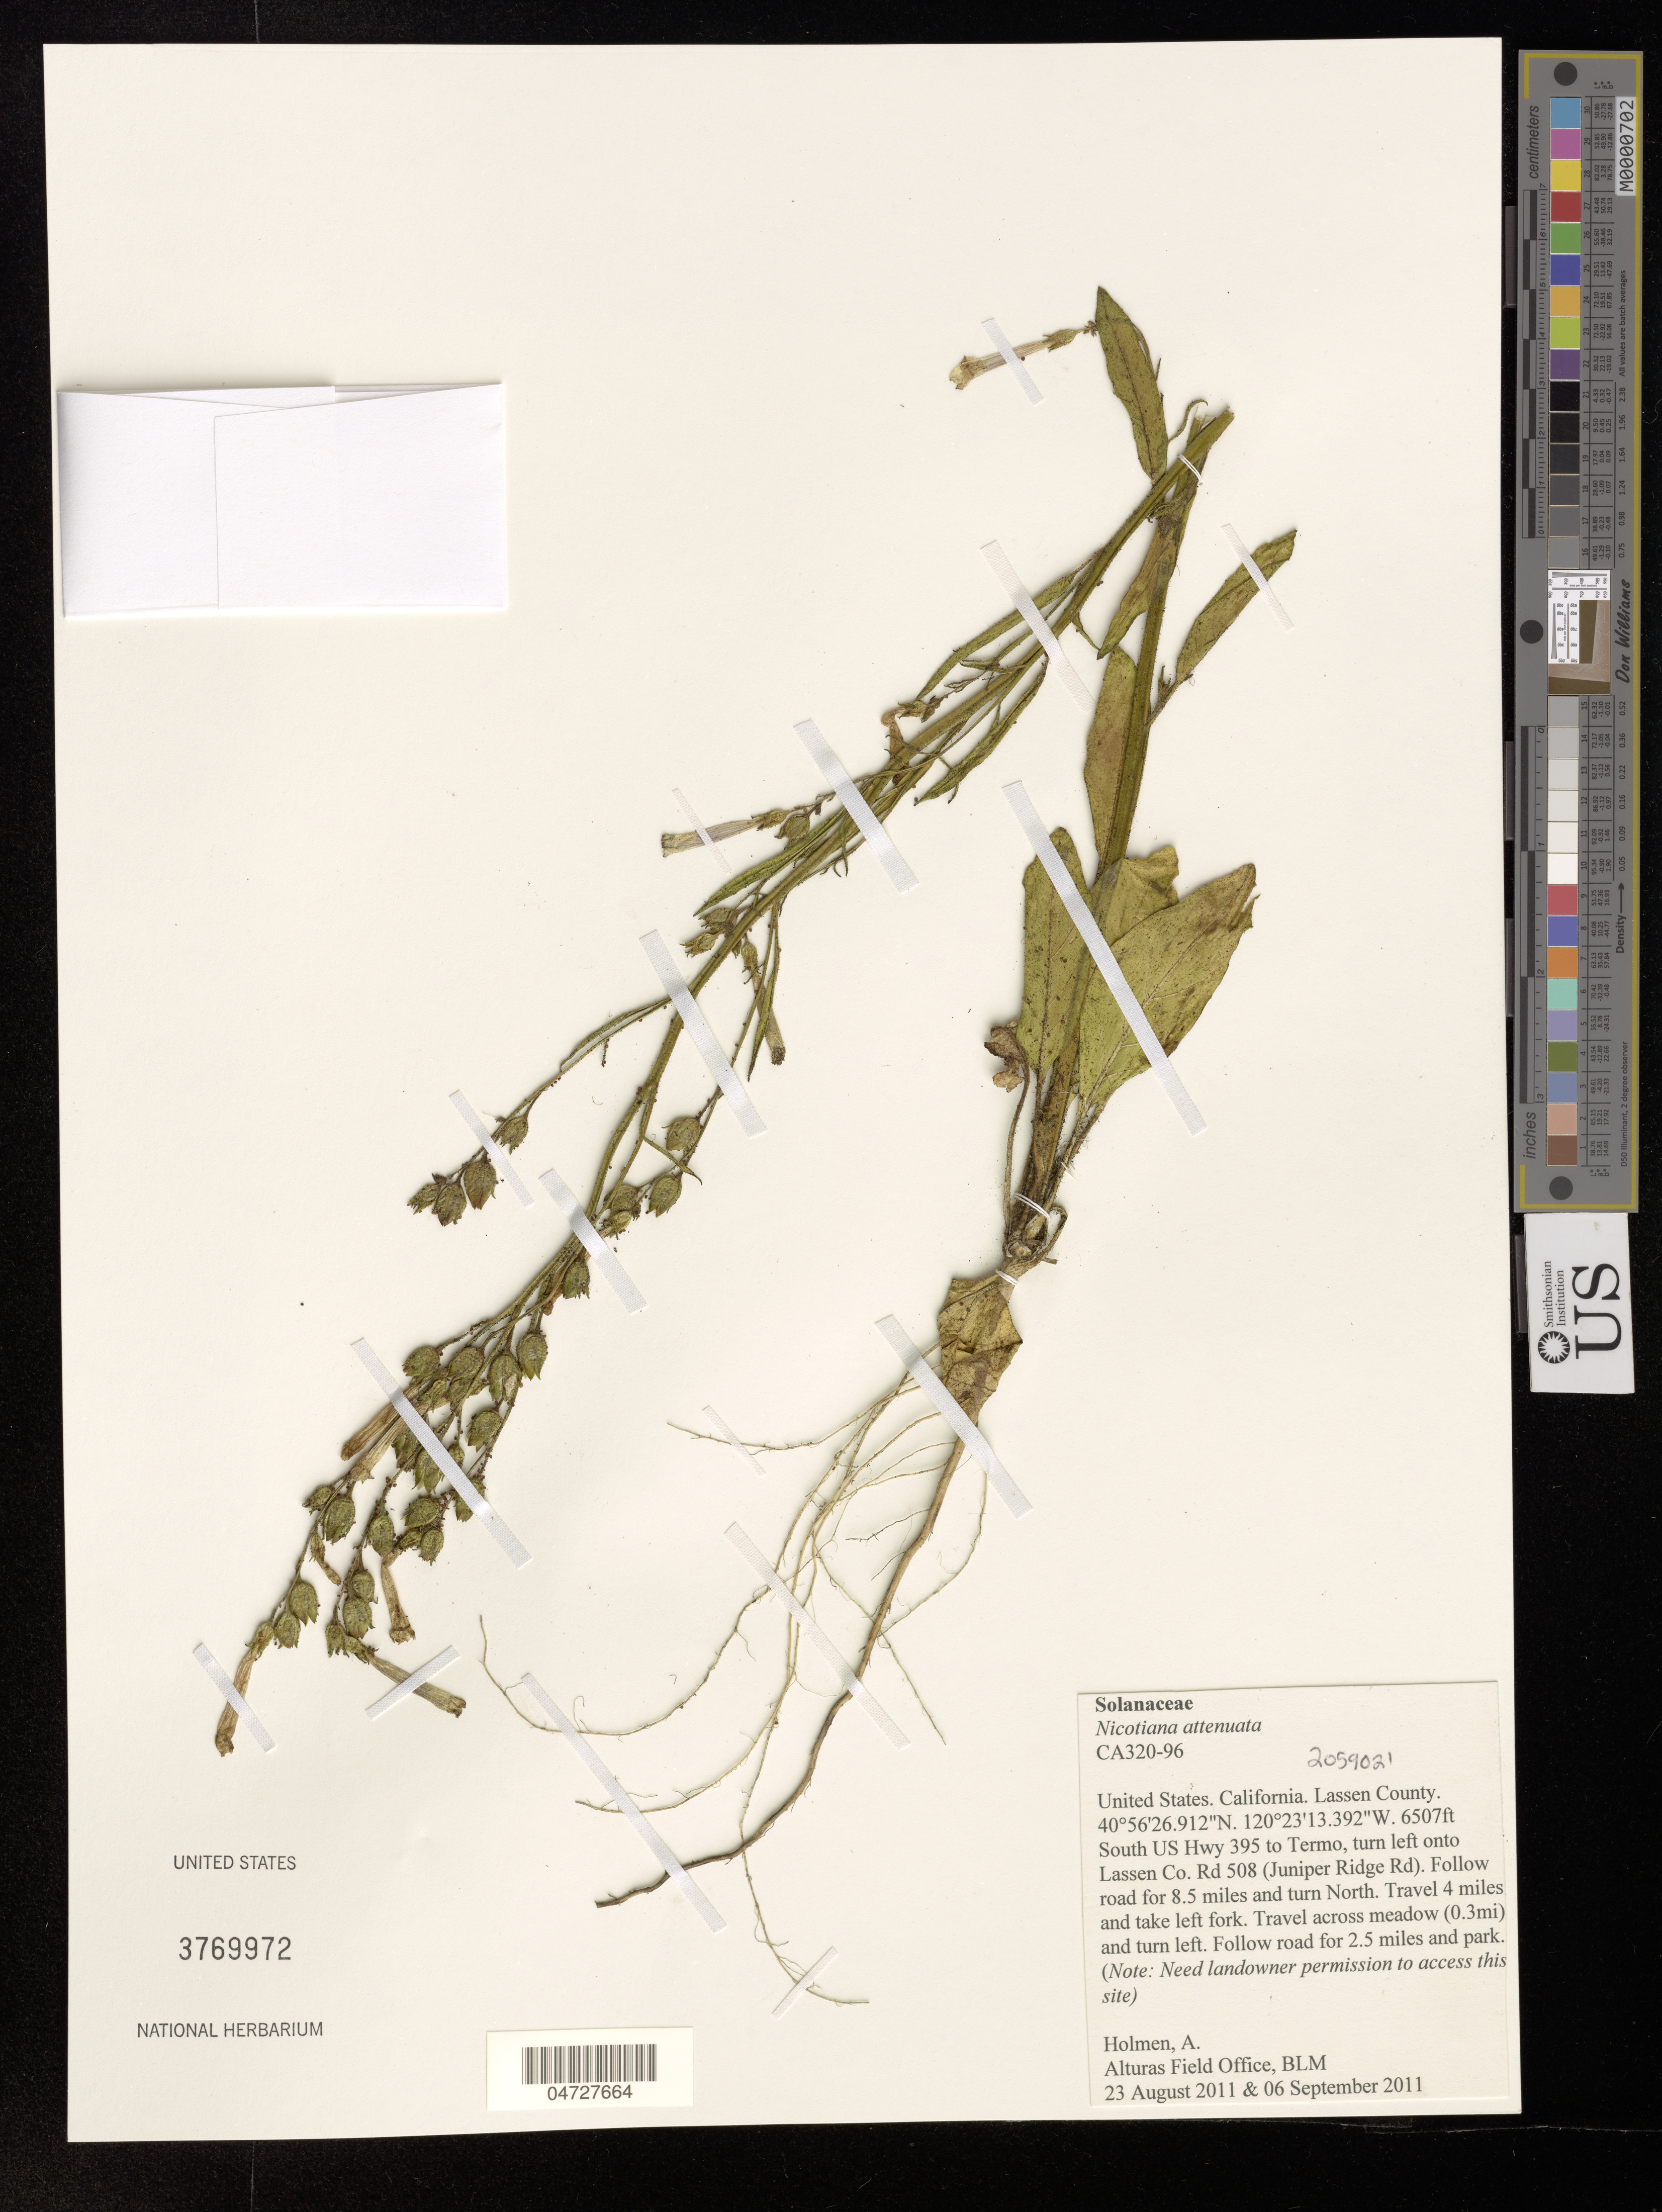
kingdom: Plantae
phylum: Tracheophyta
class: Magnoliopsida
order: Solanales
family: Solanaceae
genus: Nicotiana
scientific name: Nicotiana attenuata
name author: Torr. ex S. Watson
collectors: A. Holmen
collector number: CA320-96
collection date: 2011-08-23/2011-09-06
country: United States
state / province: California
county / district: Lassen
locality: Lassen County. South US Hwy 395 to Termo, turn left onto Lassen Co. Rd 508 (Juniper Ridge Rd). Follow road for 8.5 miles and turn North. Travel 4 miles and take left fork. Travel acrross meadow (0.3mi) and turn left. Follow road for 2.5 miles and park.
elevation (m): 198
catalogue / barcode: US 3769972